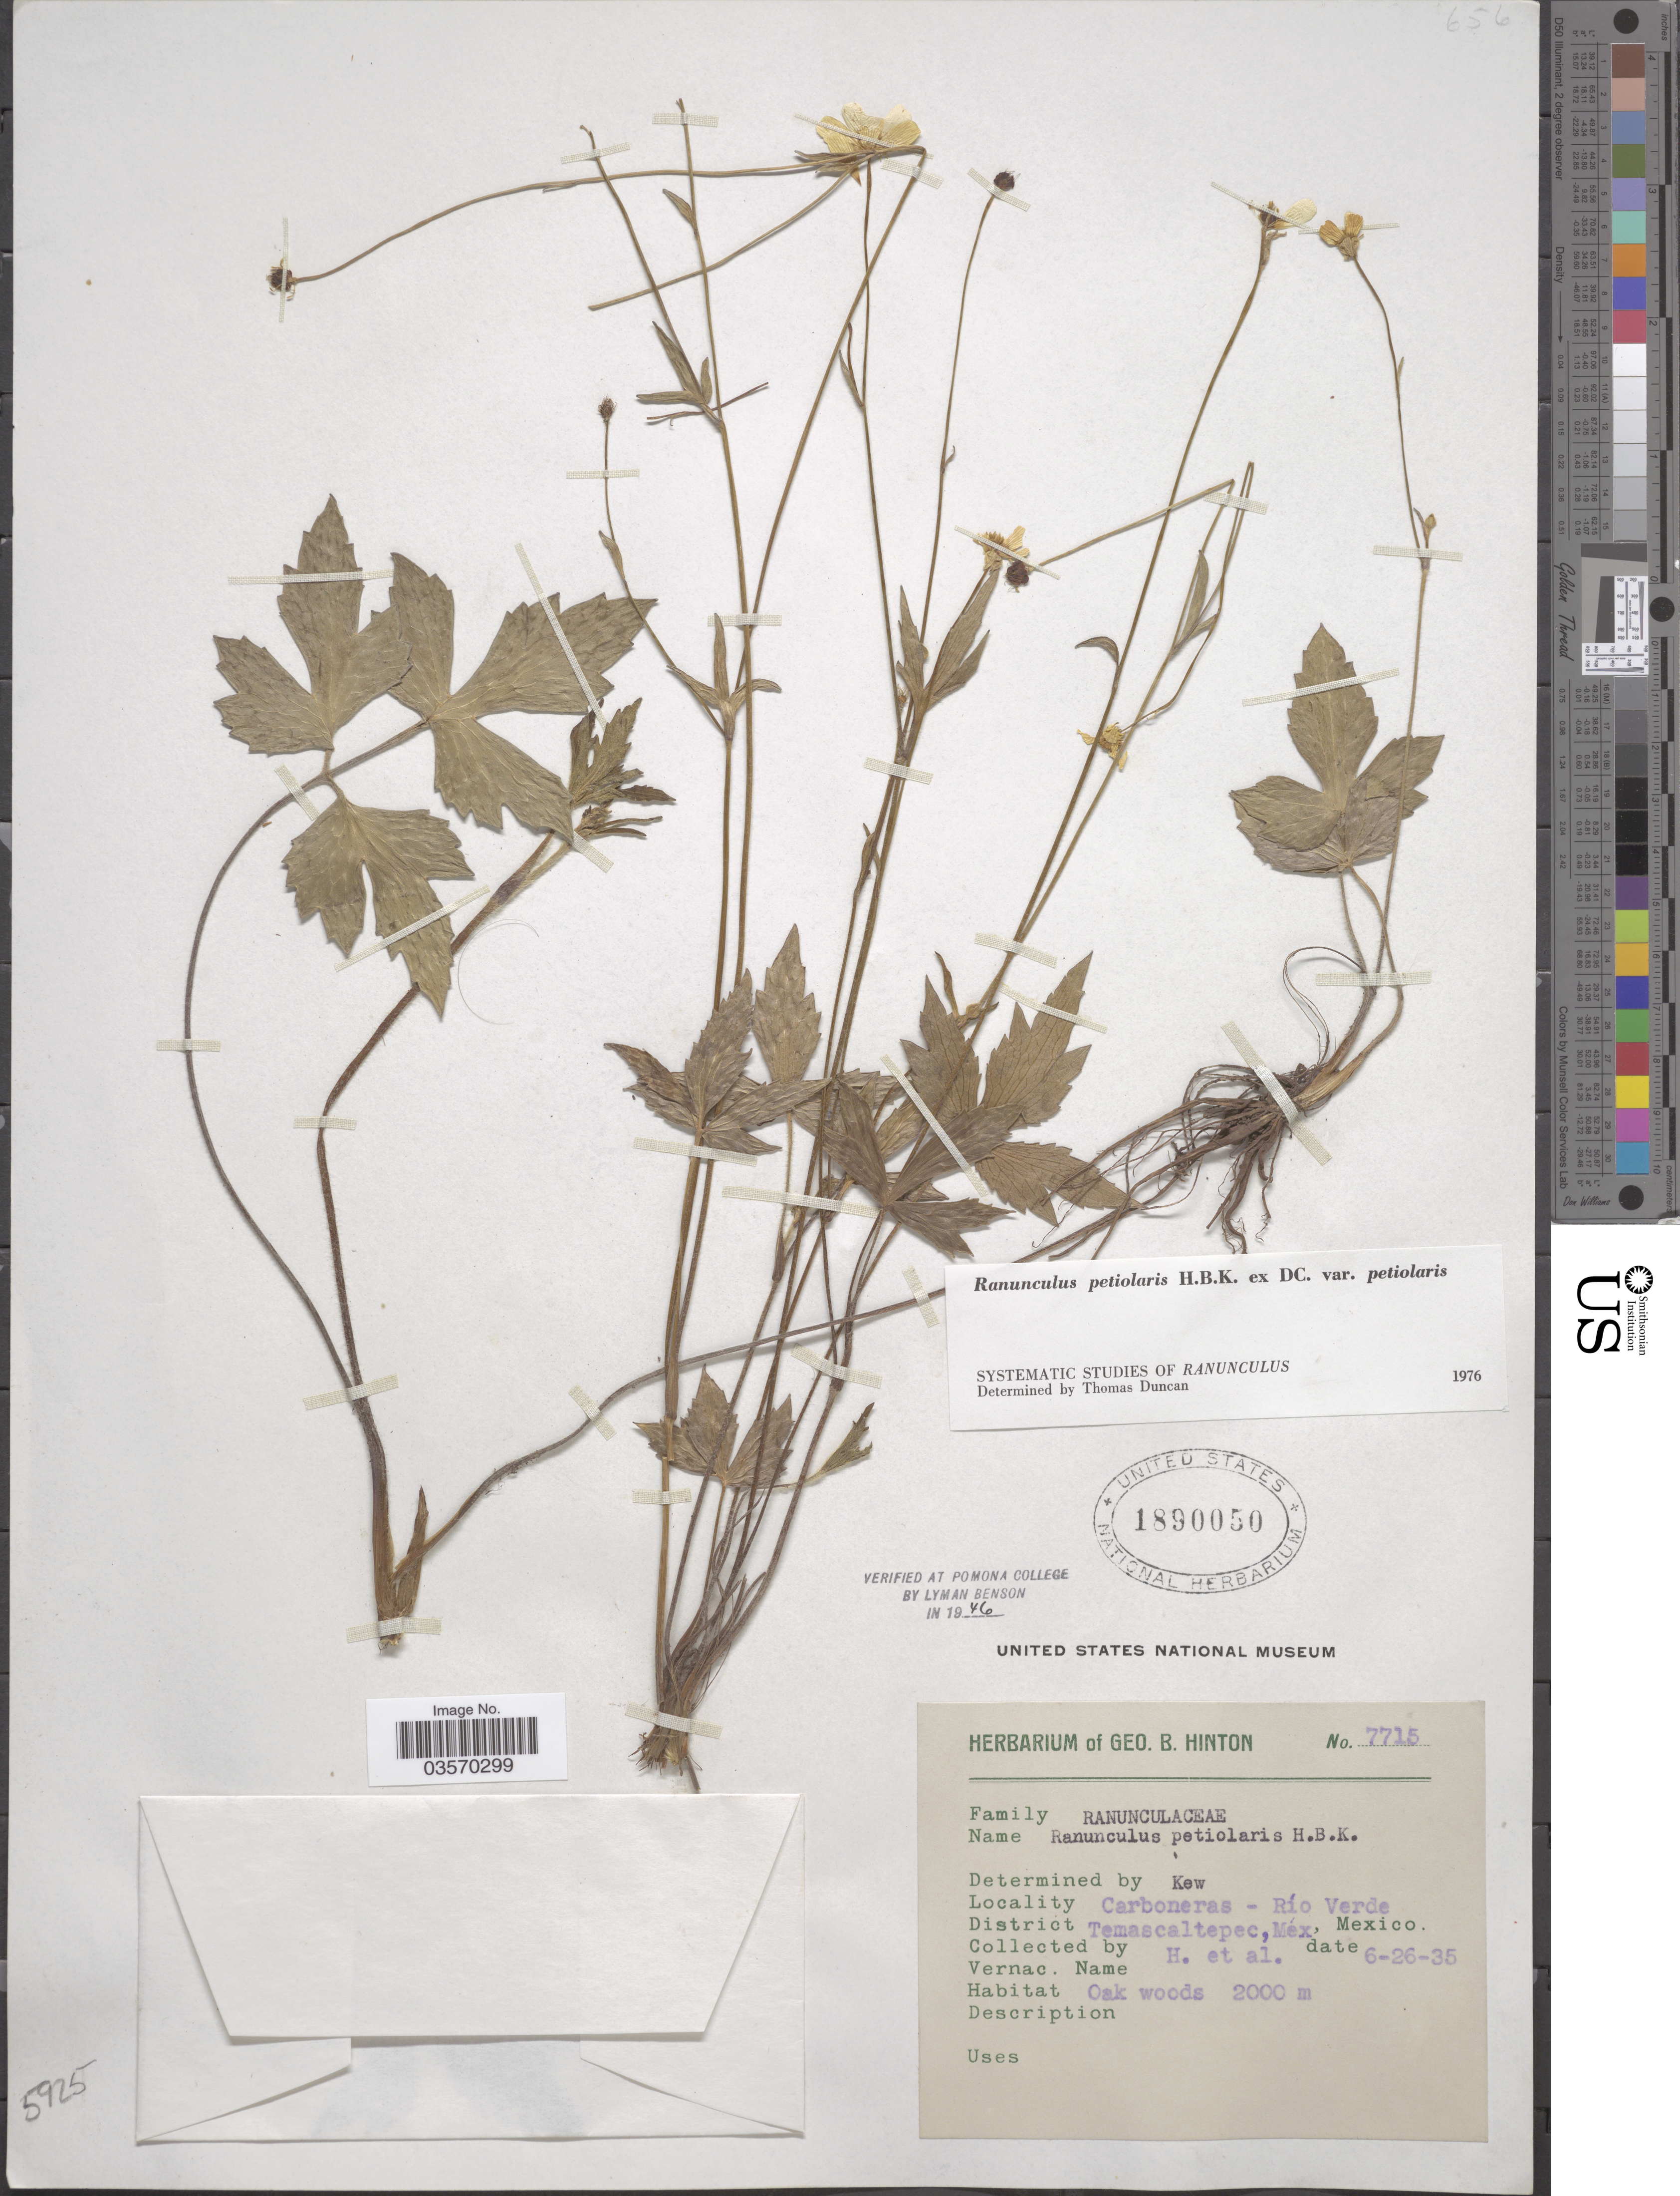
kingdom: Plantae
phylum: Tracheophyta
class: Magnoliopsida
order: Ranunculales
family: Ranunculaceae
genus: Ranunculus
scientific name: Ranunculus petiolaris var. petiolaris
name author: Kunth ex DC.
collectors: G. B. Hinton & et al.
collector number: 7715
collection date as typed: Transcribed d/m/y: 26/6/35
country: Mexico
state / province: México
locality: Carboneras - Río Verde. District Temascaltepec.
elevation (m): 2000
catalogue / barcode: US 1890050